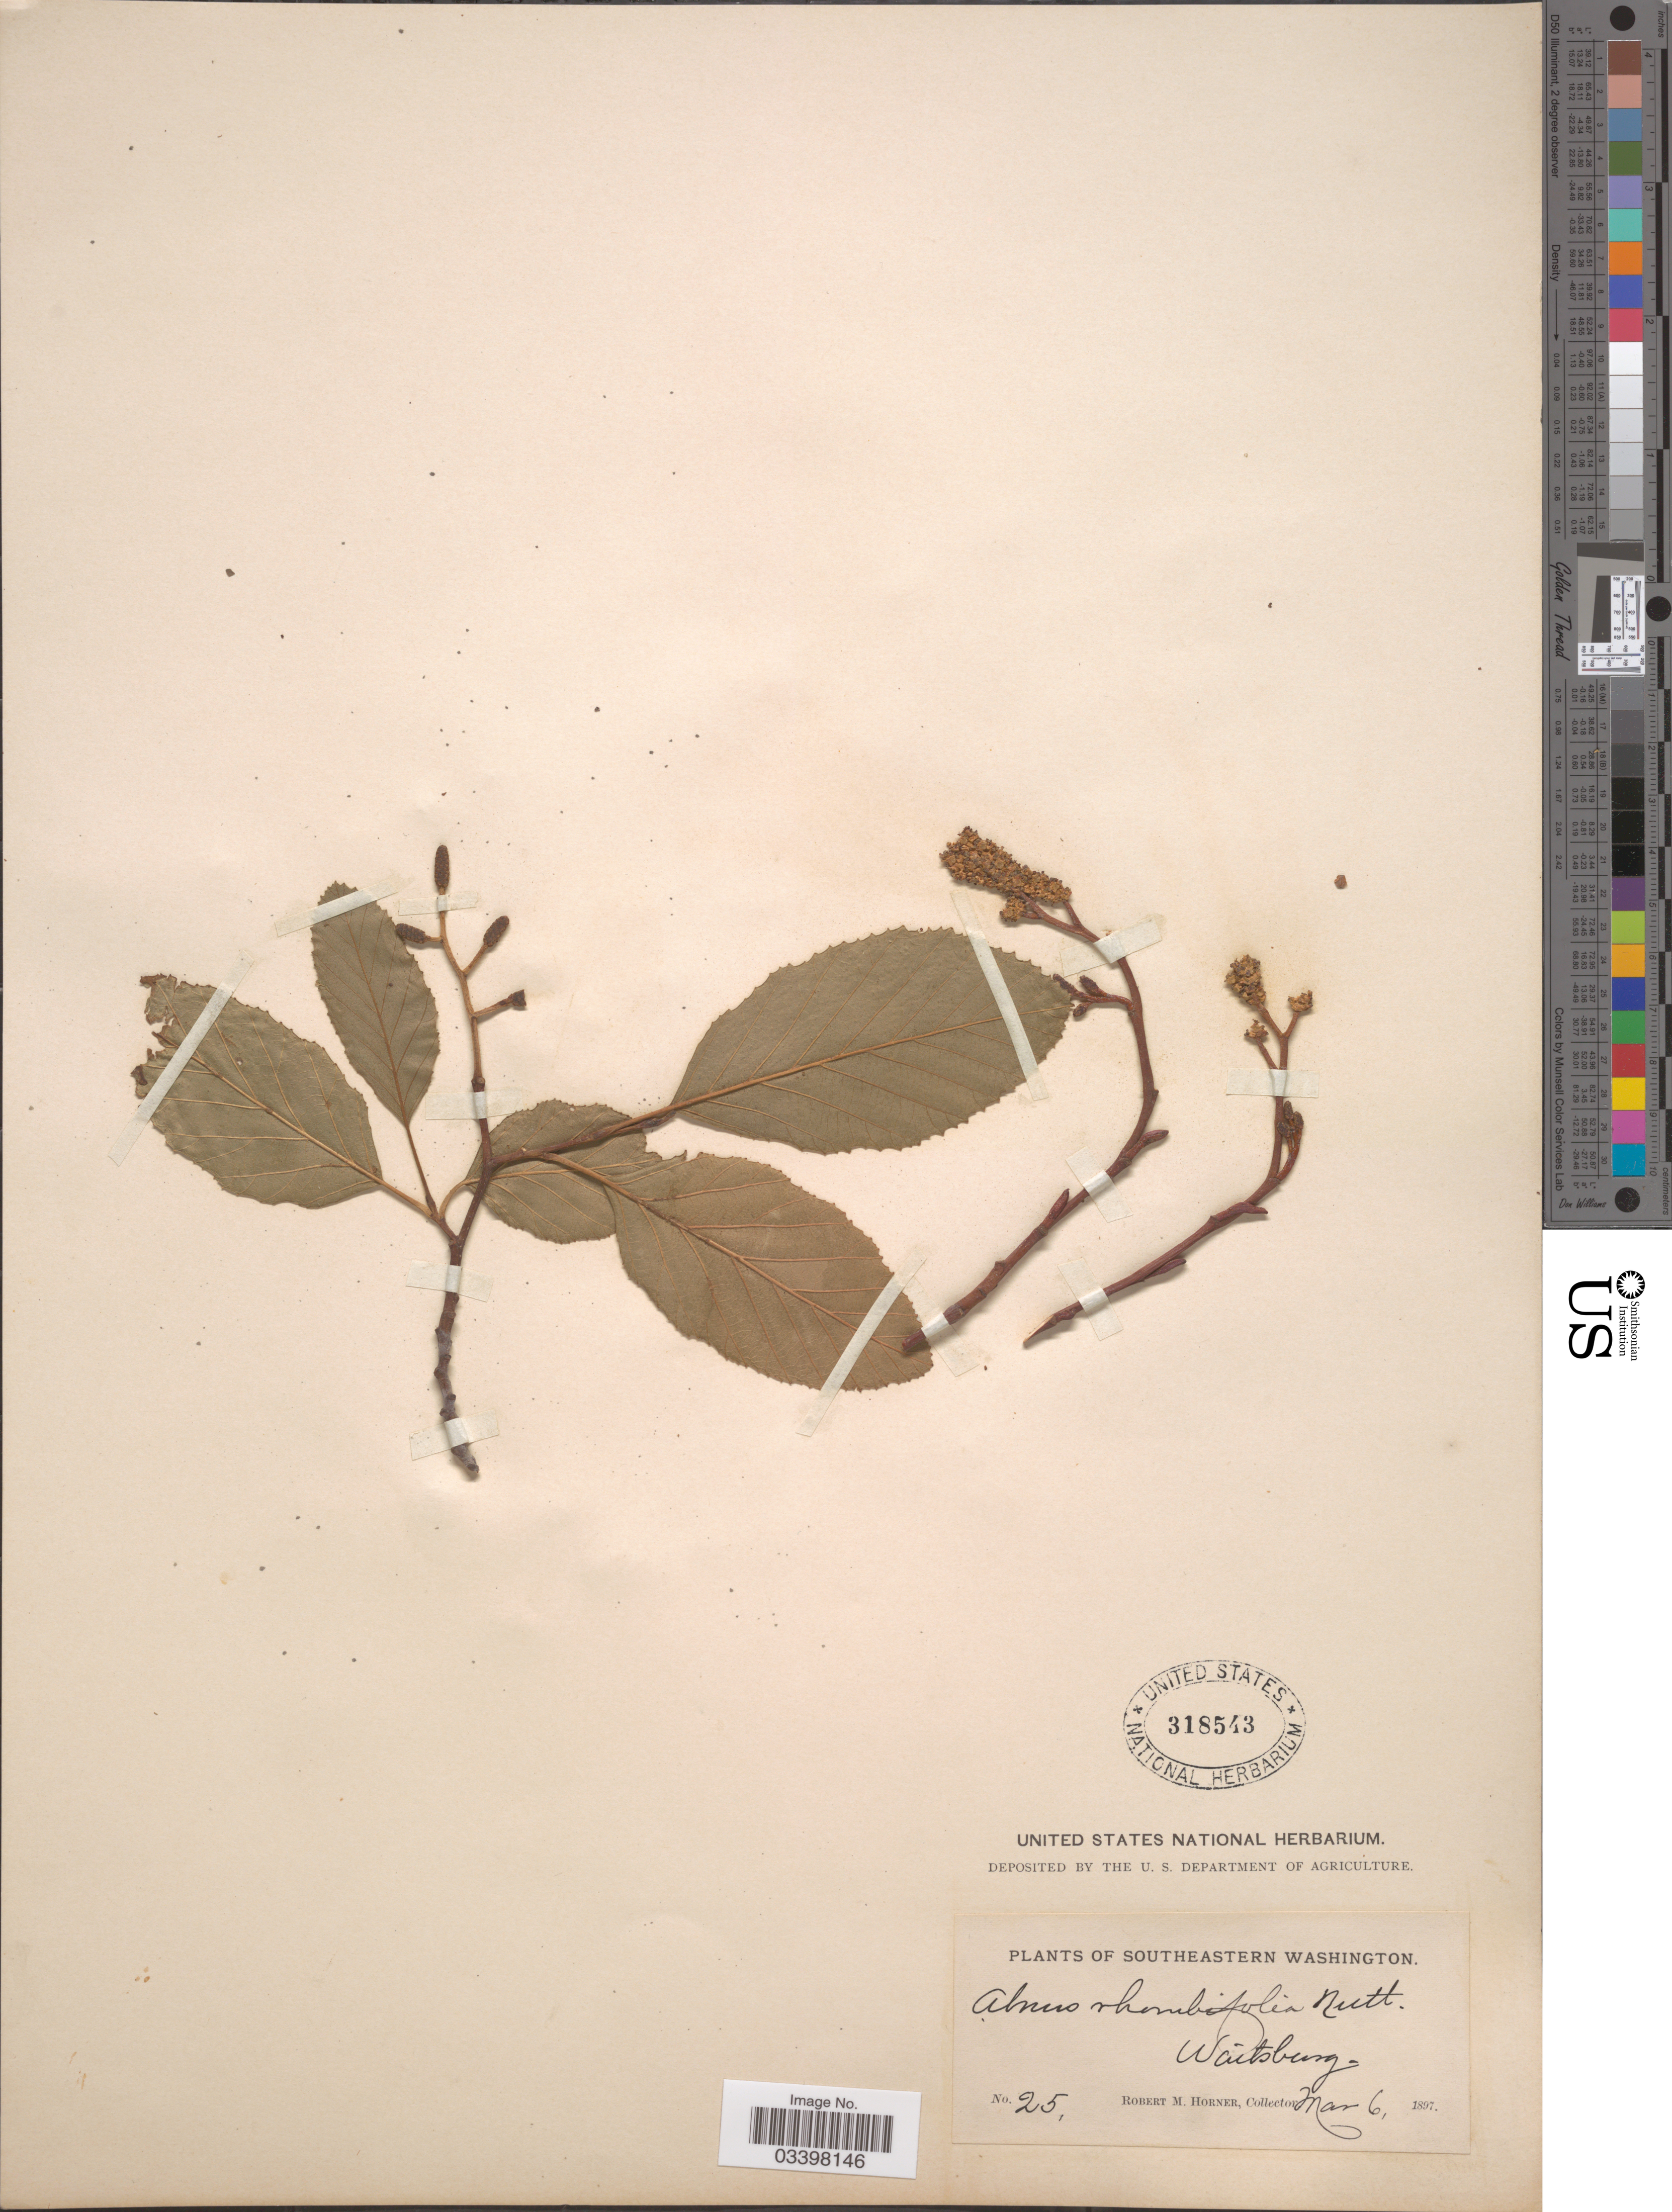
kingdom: Plantae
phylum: Tracheophyta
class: Magnoliopsida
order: Fagales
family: Betulaceae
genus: Alnus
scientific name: Alnus rhombifolia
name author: Nutt.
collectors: R. Horner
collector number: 25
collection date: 1897-03-06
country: United States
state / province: Washington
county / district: Walla Walla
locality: Southeastern Washington. Waitsburg.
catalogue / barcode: US 318543